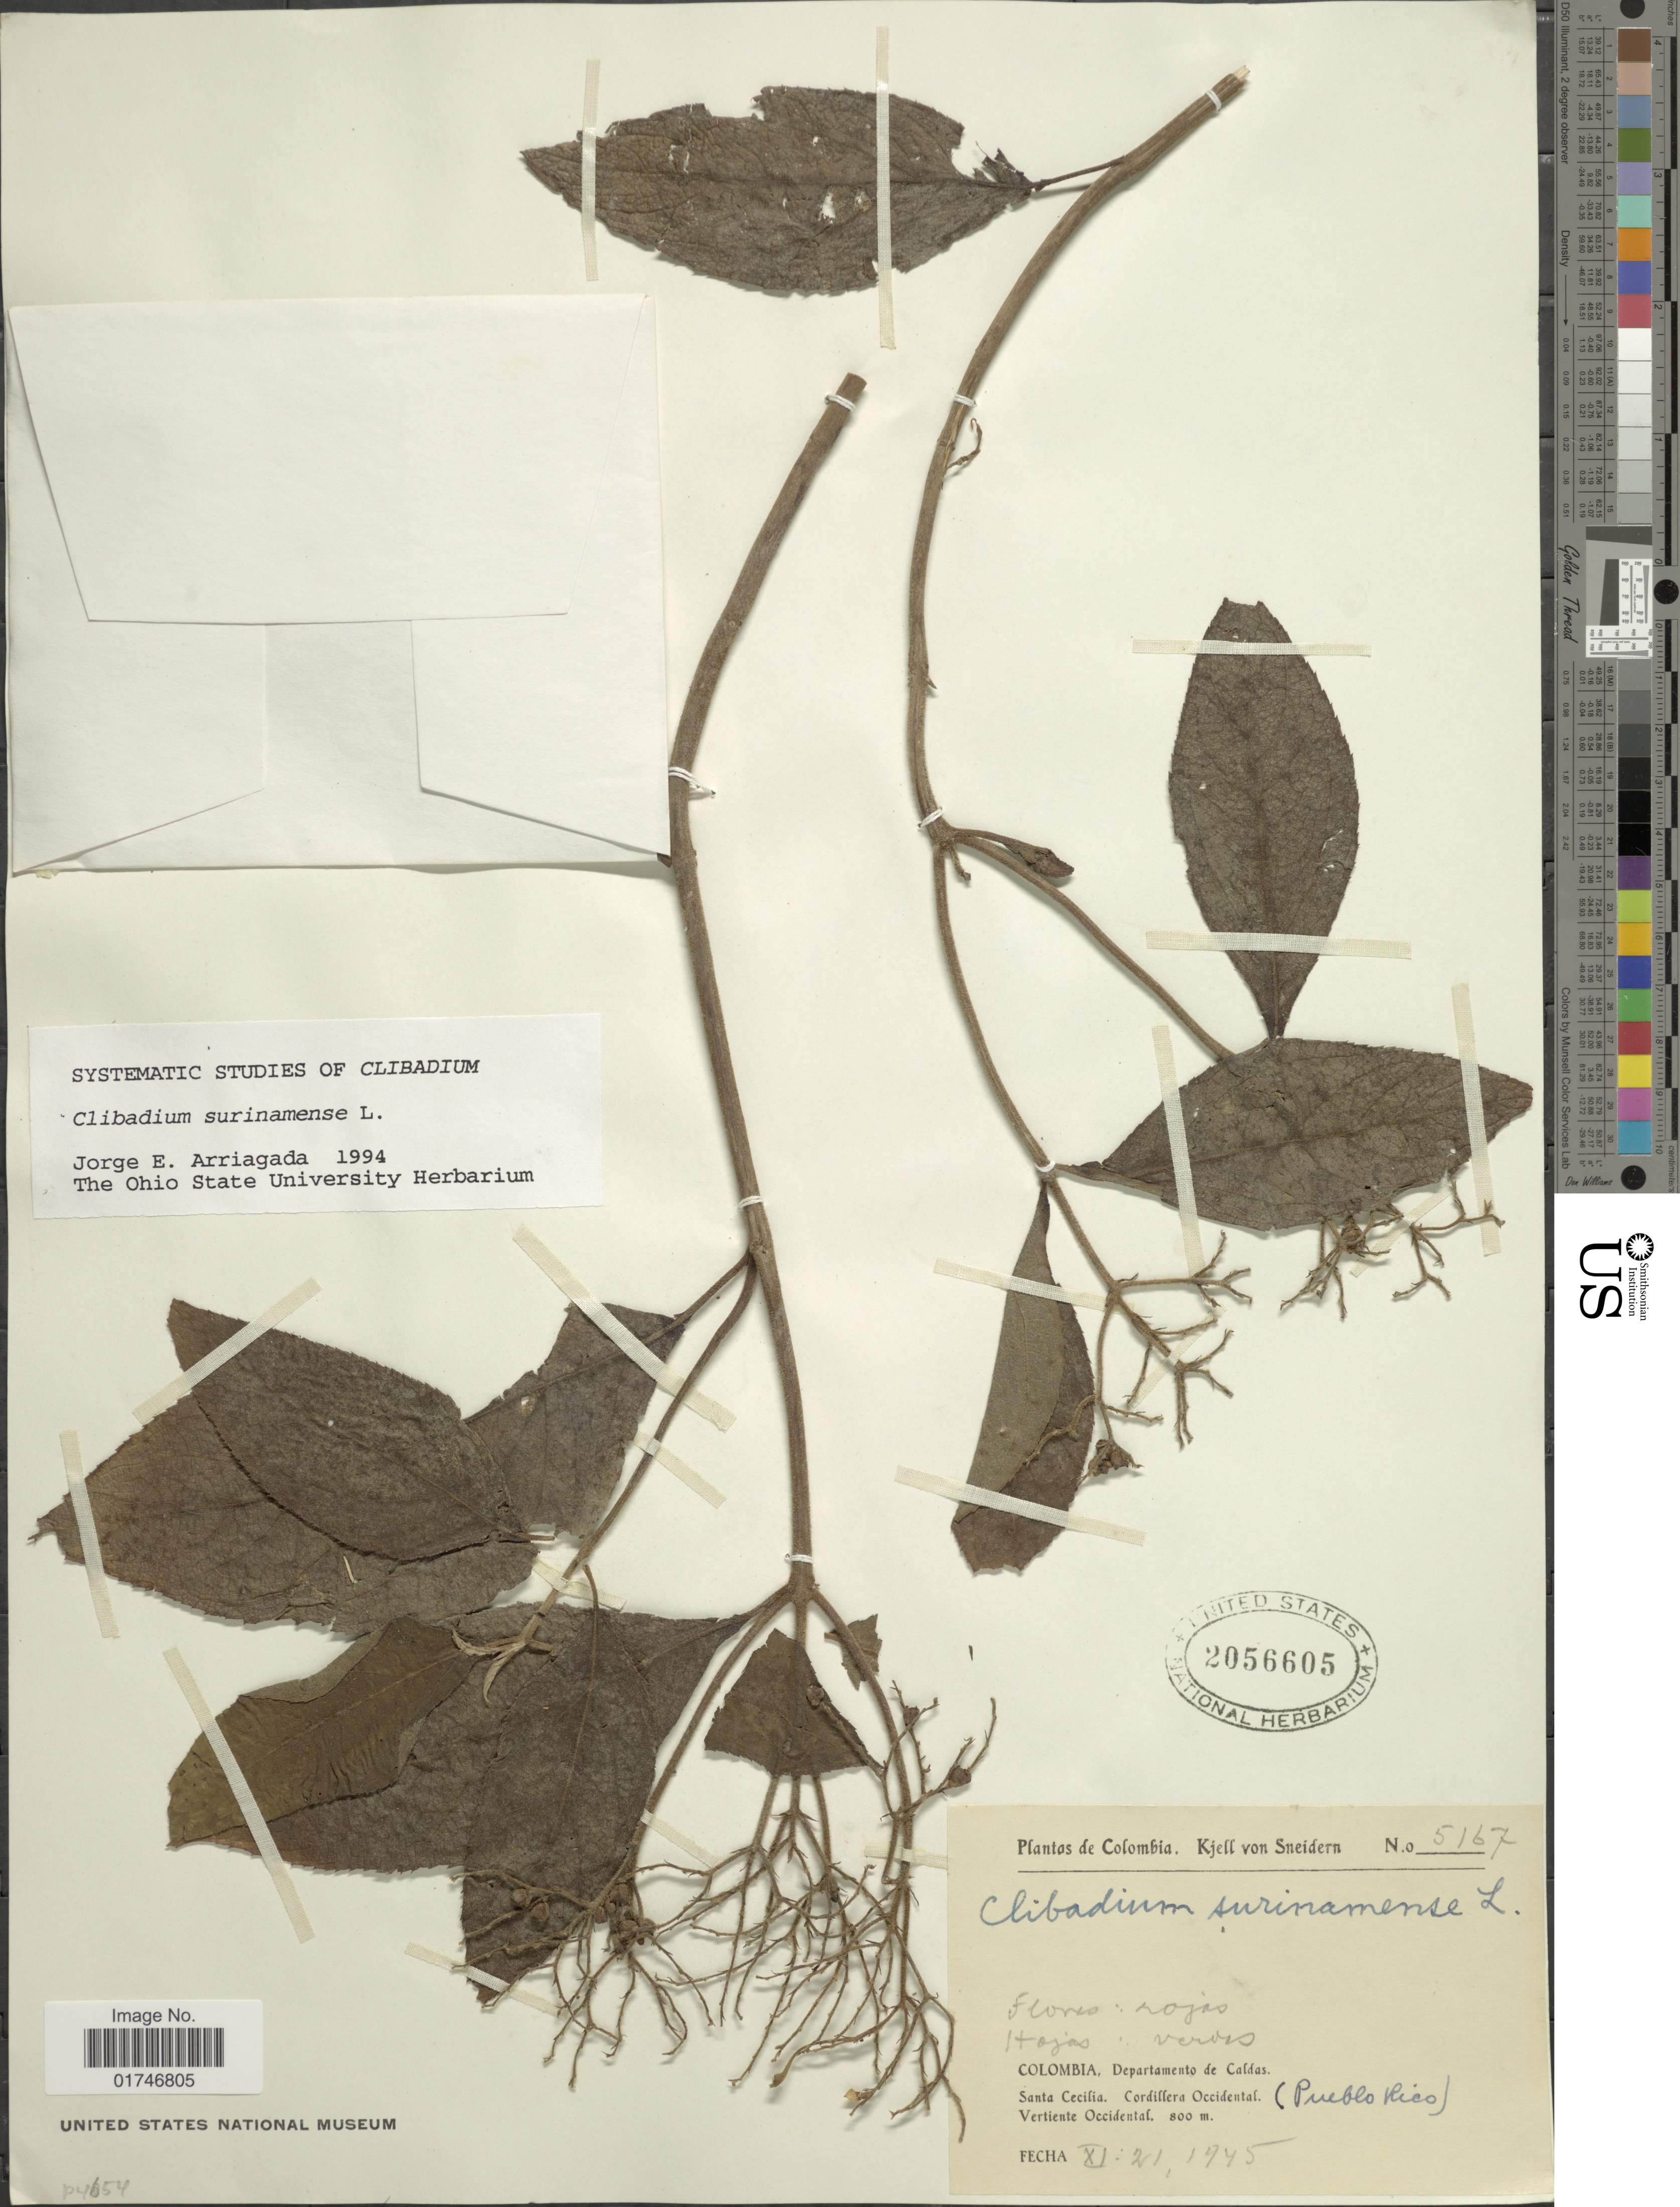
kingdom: Plantae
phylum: Tracheophyta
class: Magnoliopsida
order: Asterales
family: Asteraceae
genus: Clibadium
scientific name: Clibadium surinamense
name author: L.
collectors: K. von Sneidern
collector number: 5167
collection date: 1945-11-21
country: Colombia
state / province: Caldas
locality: Colombia. Departamento de Caldas. Santa Cecilia. Cordillera Occidental (Pueblo Rico). Vertiente Occidental.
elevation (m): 800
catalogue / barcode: US 2056605